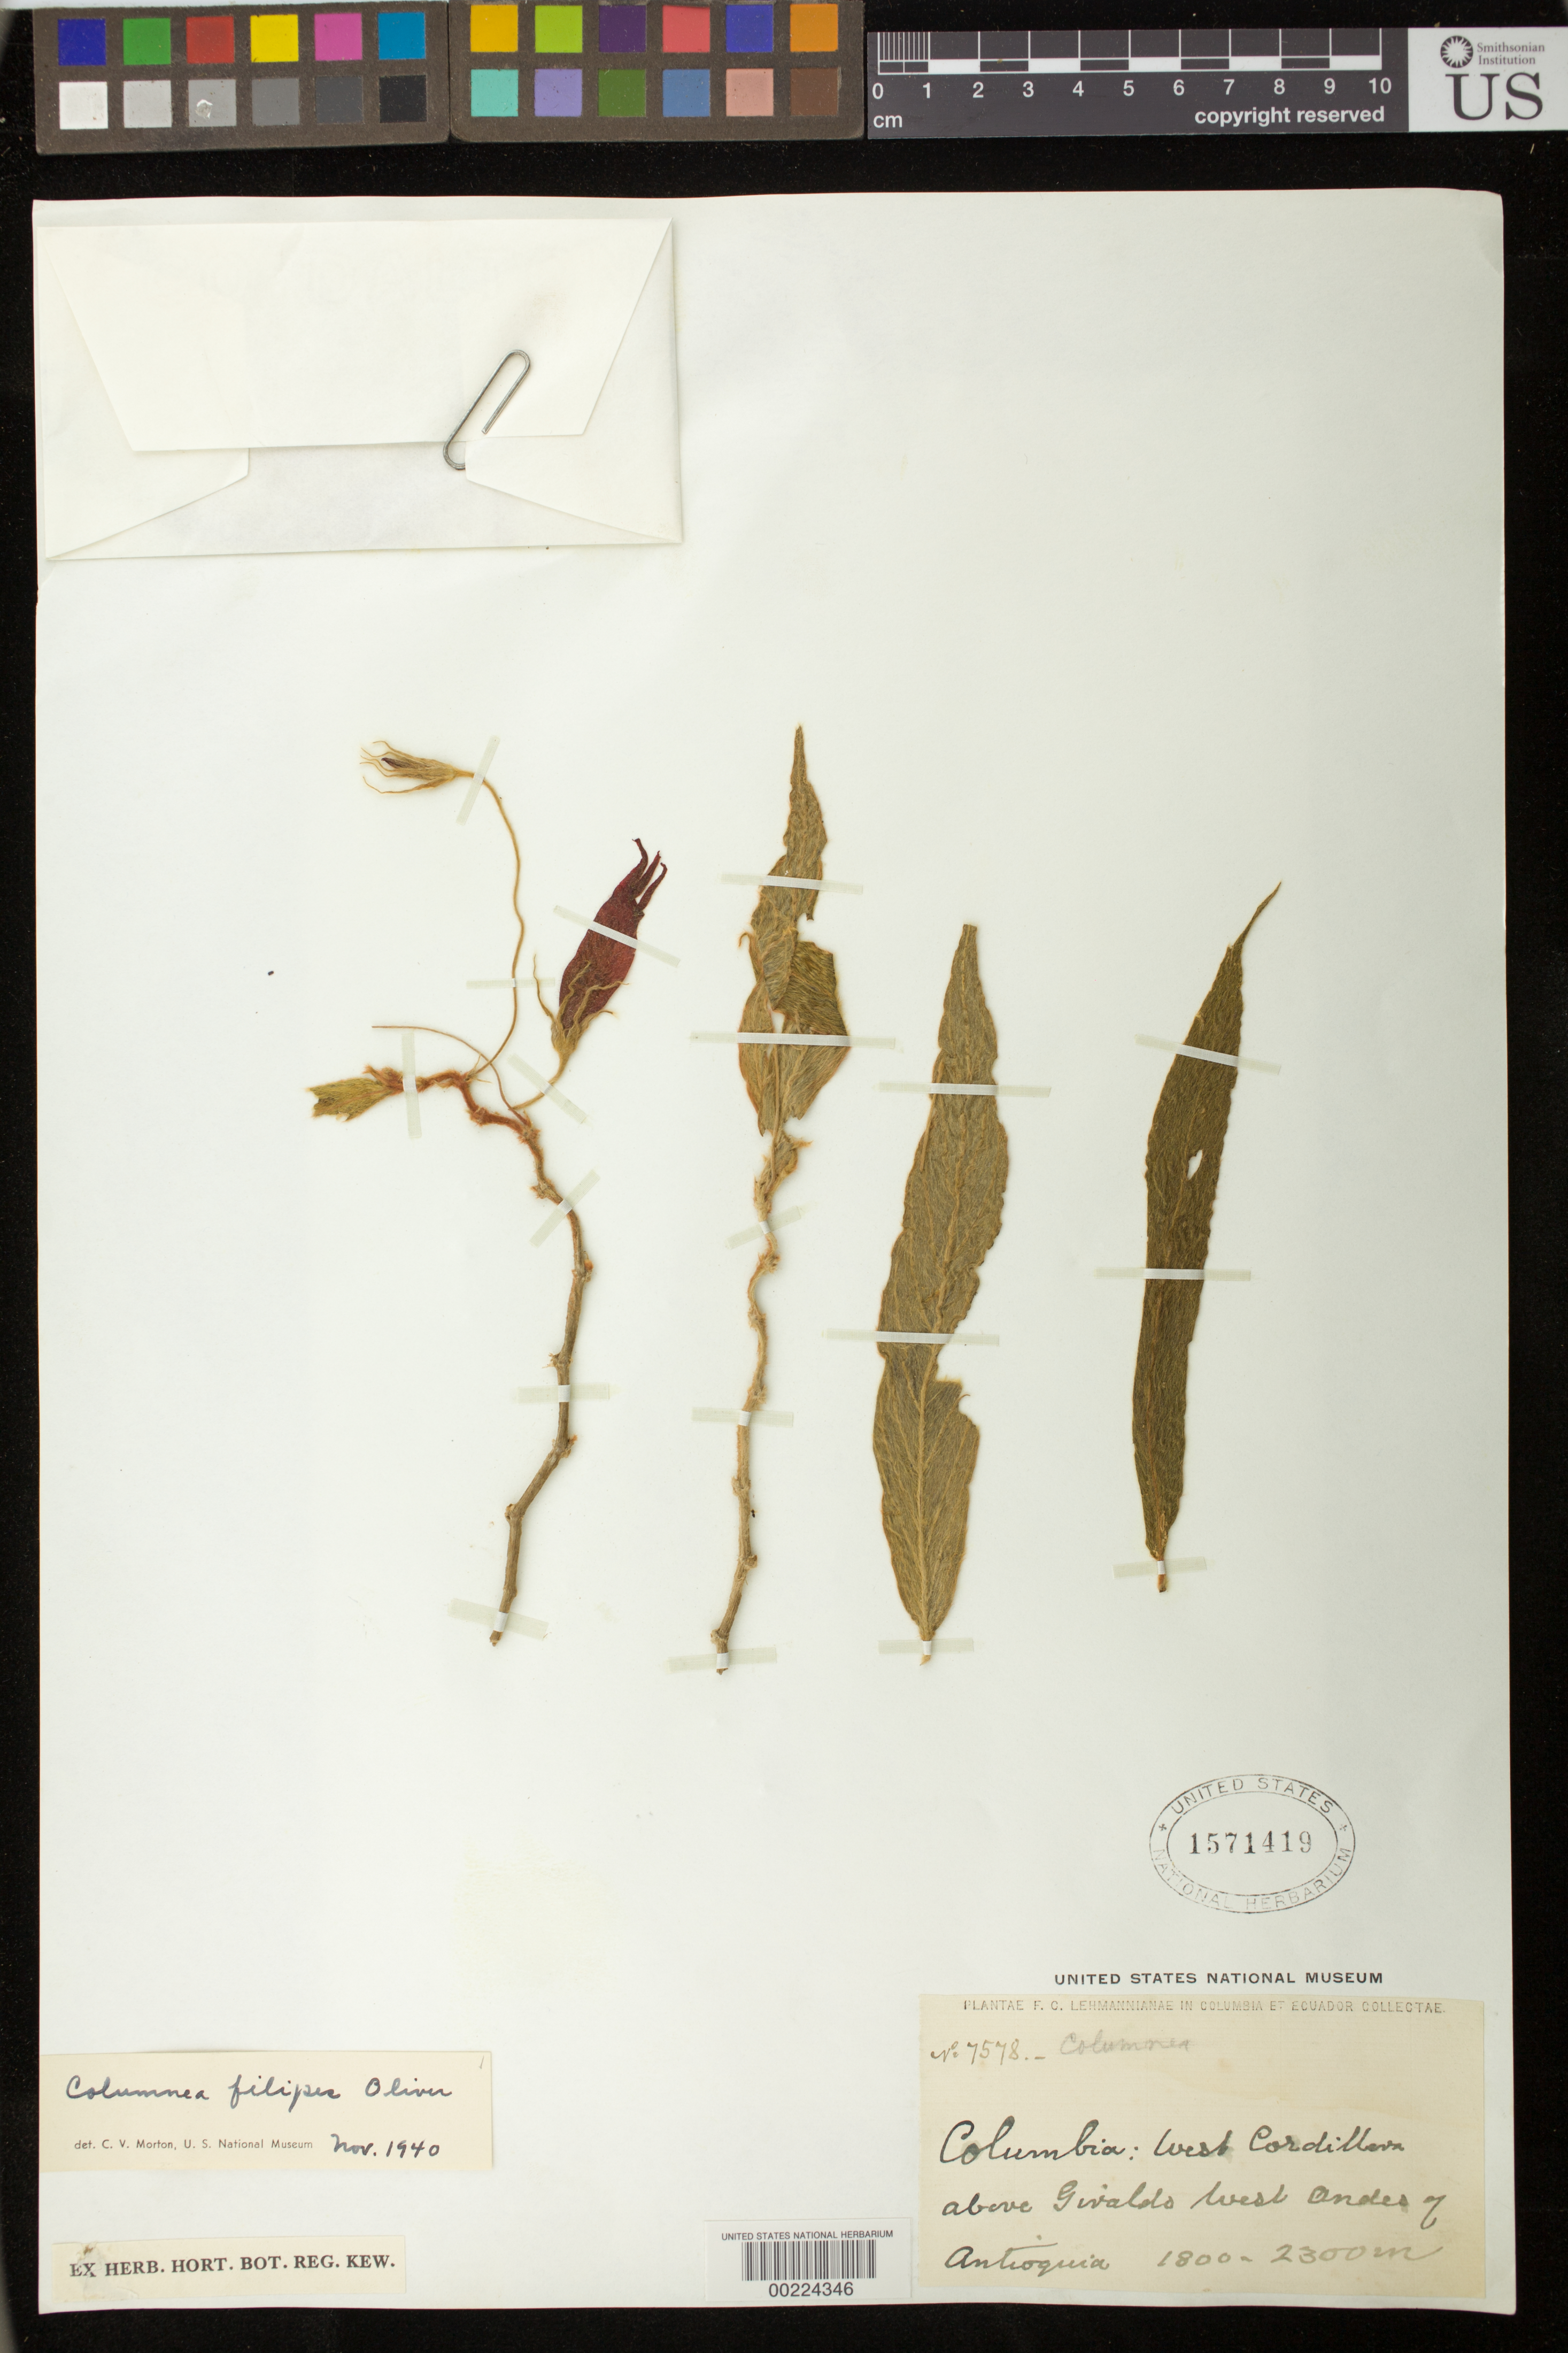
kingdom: Plantae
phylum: Tracheophyta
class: Magnoliopsida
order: Lamiales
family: Gesneriaceae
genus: Columnea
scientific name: Columnea filipes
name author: Oliv.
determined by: Skog, Laurence E.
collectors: F. C. Lehmann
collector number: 7578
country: Colombia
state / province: Antioquia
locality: West Cordillera above Giraldo west Andes of Antioquia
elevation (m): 1800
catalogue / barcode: US 1571419